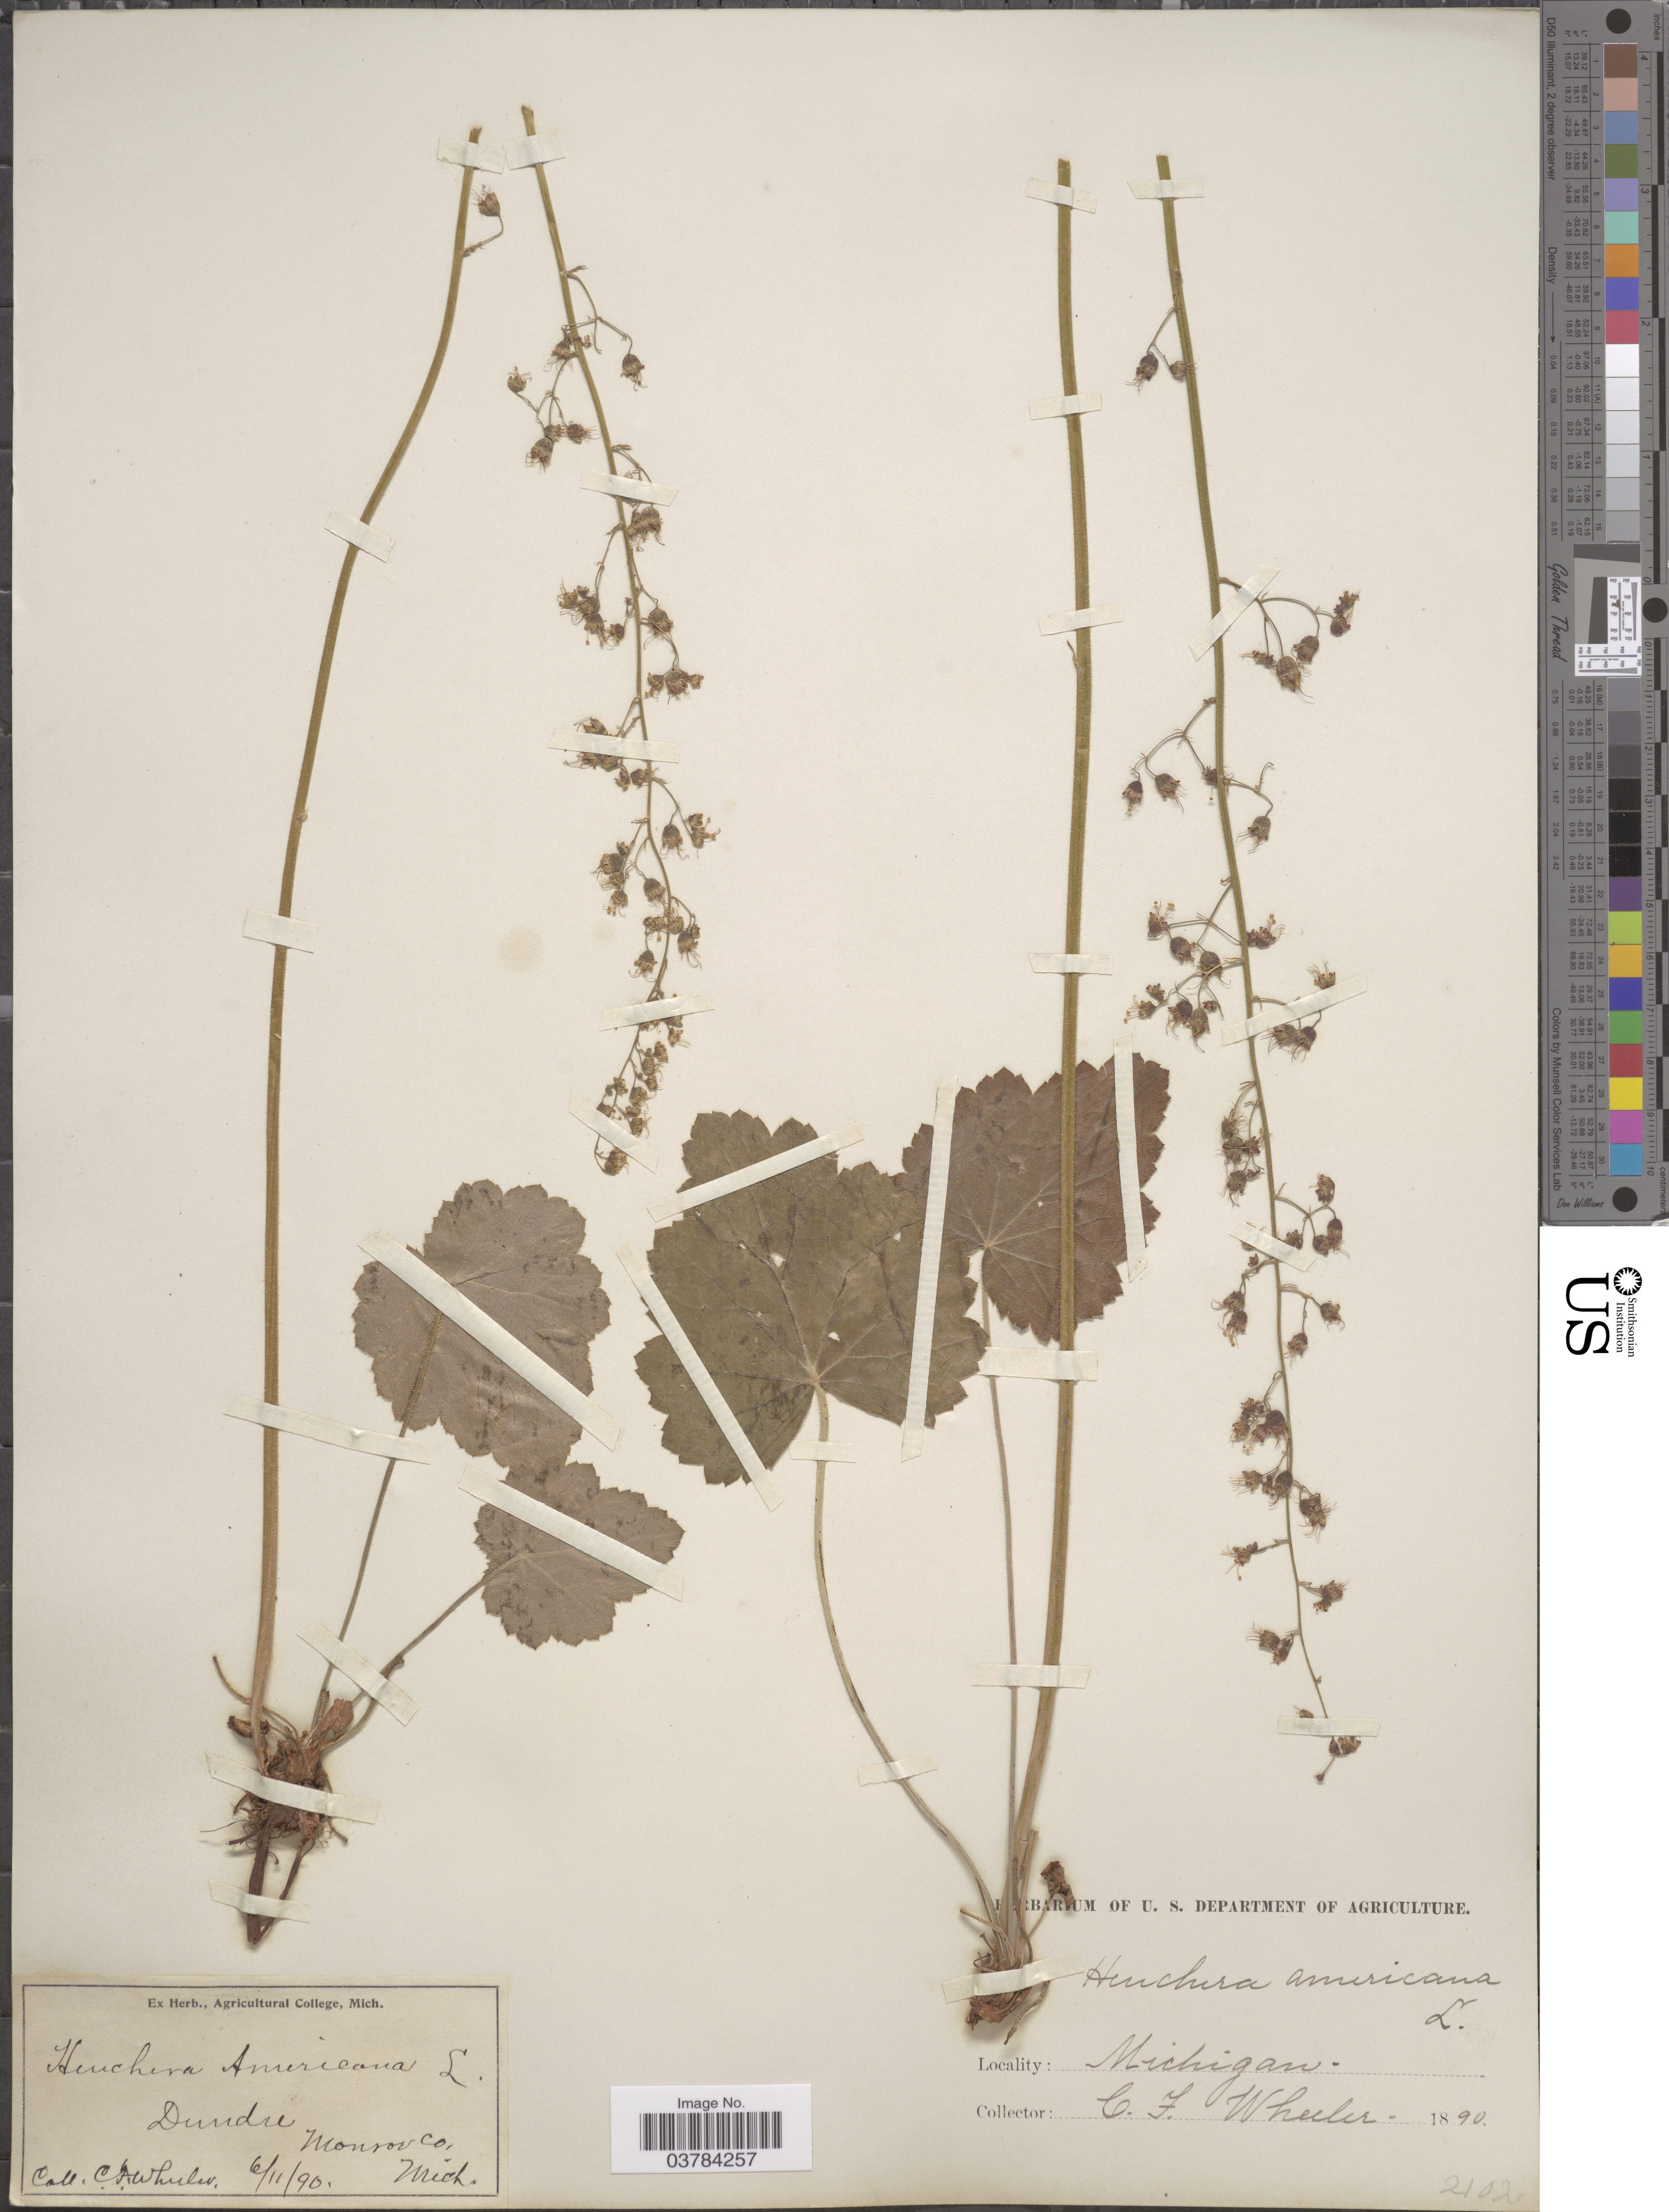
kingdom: Plantae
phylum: Tracheophyta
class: Magnoliopsida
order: Saxifragales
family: Saxifragaceae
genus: Heuchera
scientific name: Heuchera americana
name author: L.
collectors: C. Wheeler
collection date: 1890-09-11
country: United States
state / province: Michigan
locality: Dundre. Monroe Co.